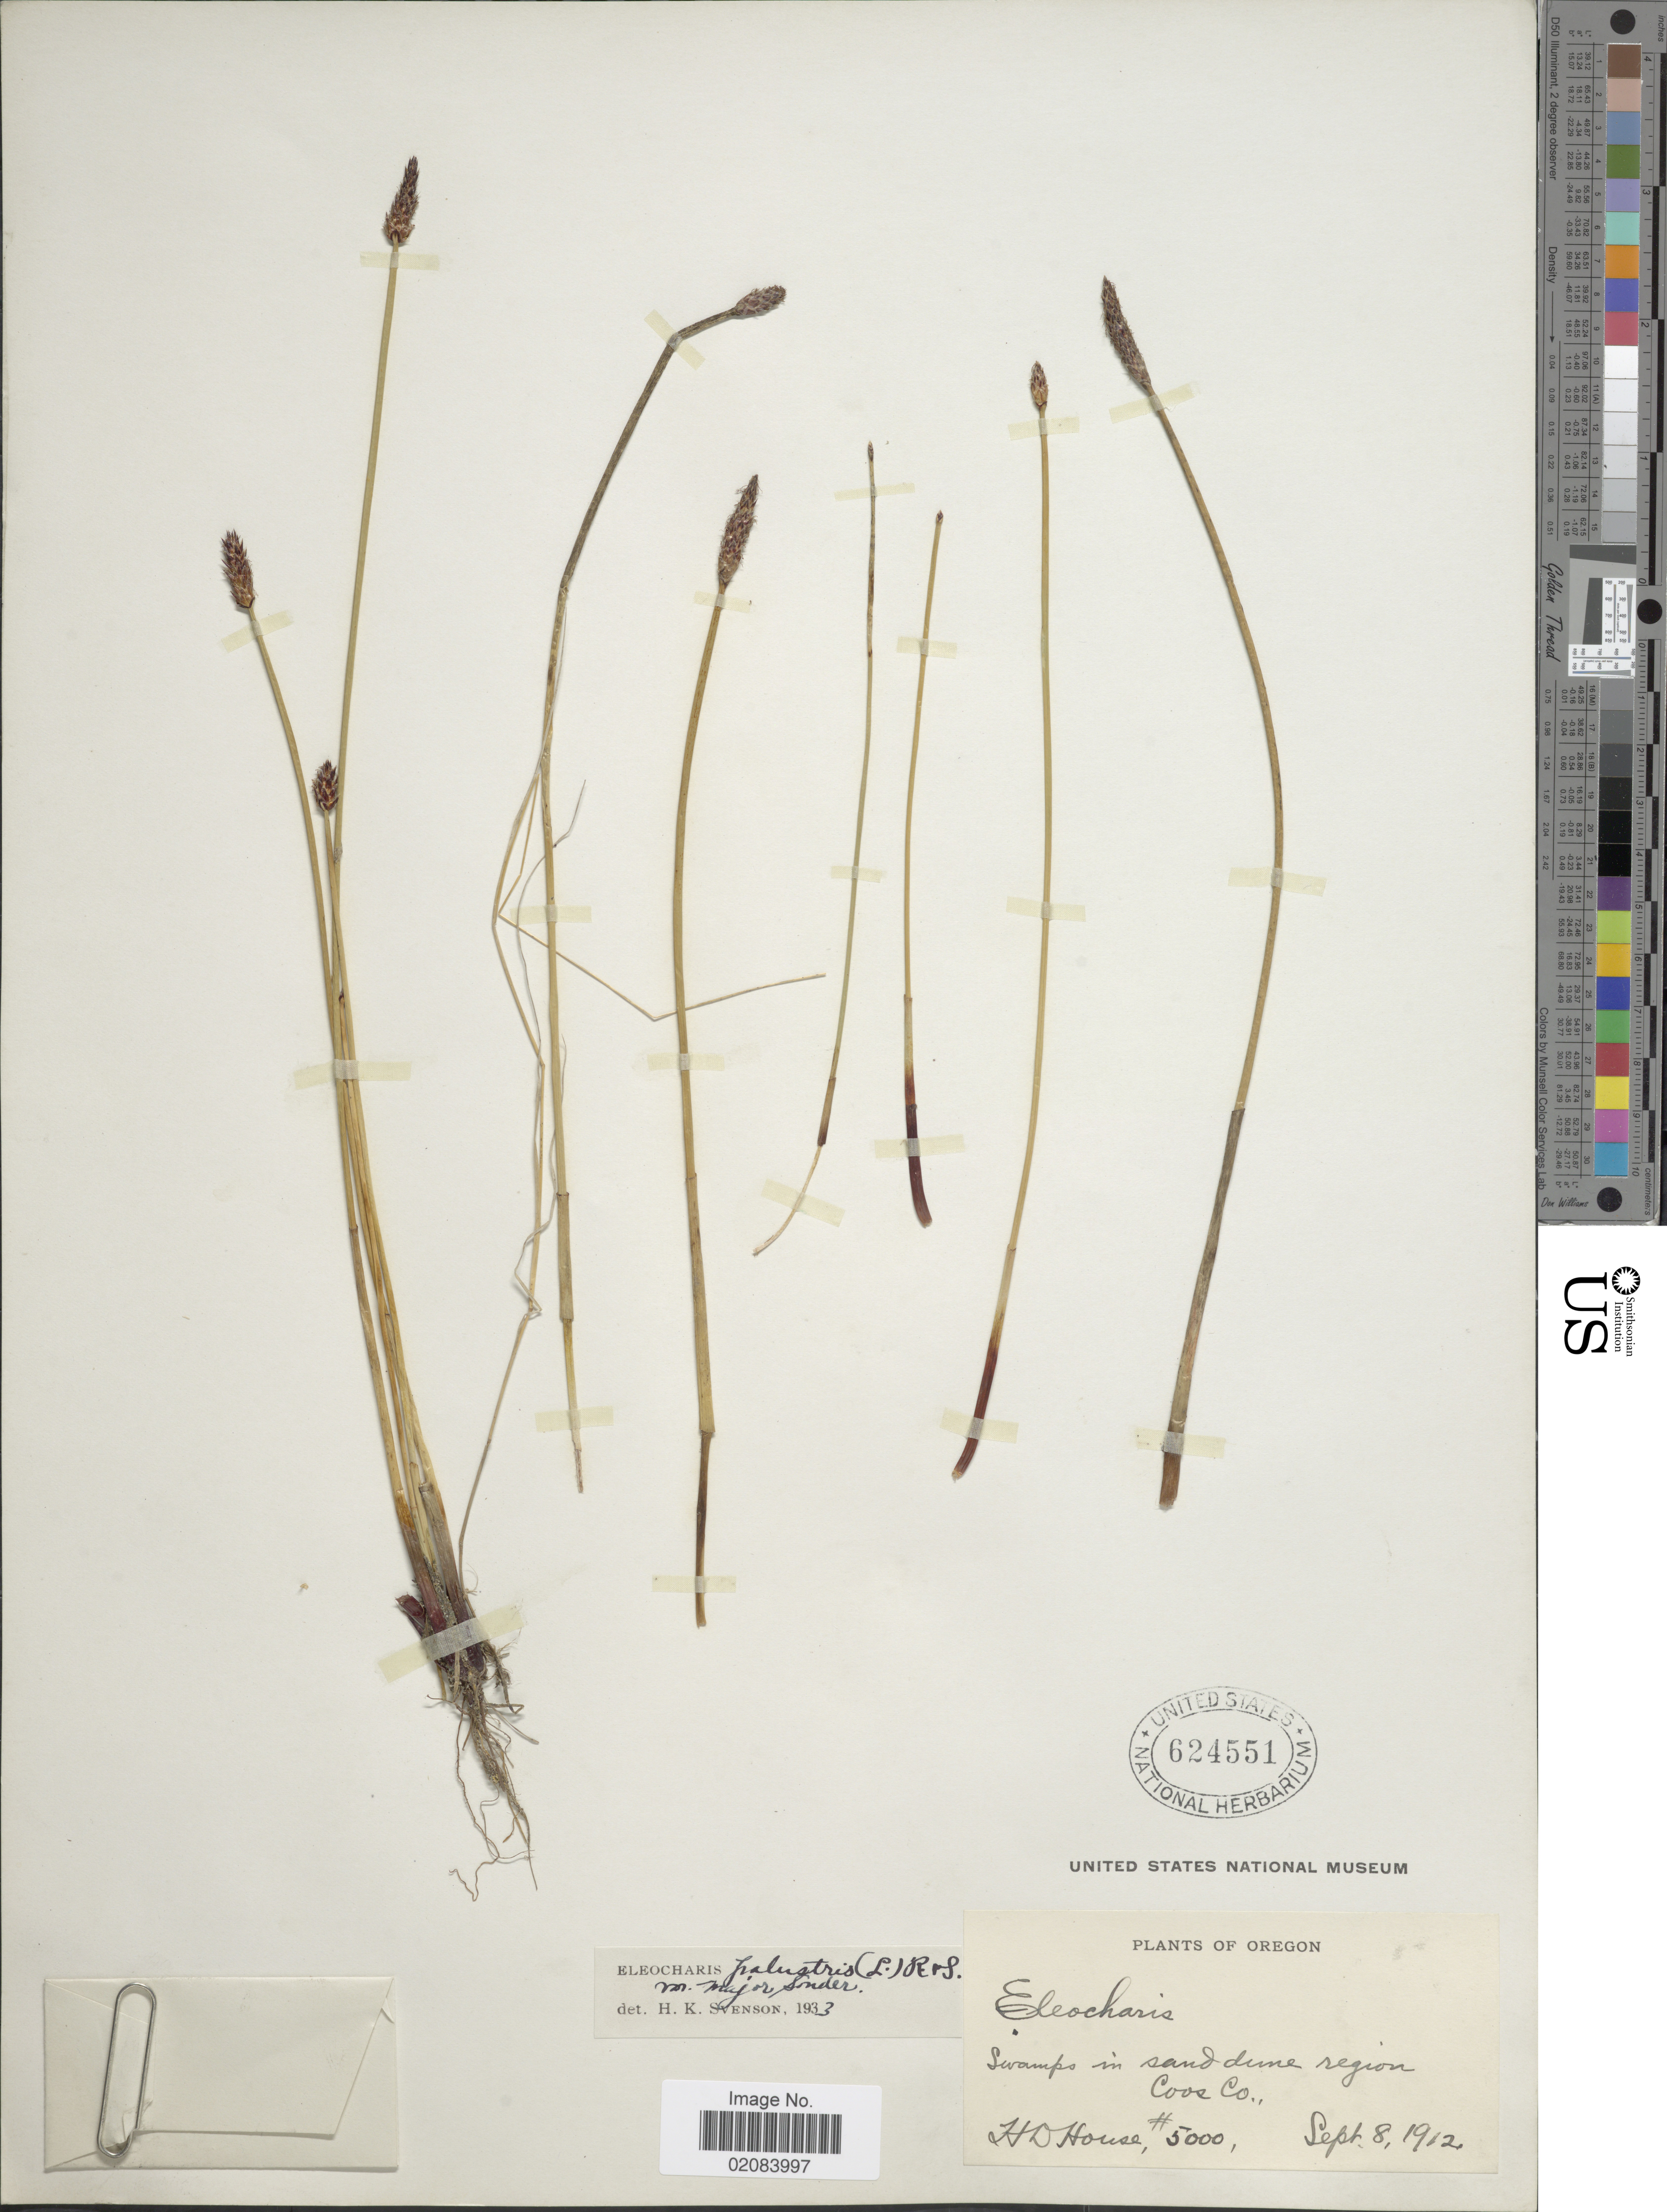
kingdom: Plantae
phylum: Tracheophyta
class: Liliopsida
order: Poales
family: Cyperaceae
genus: Eleocharis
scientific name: Eleocharis palustris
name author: (L.) Roem. & Schult.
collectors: H. D. House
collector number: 5000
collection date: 1912-09-08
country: United States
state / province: Oregon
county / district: Coos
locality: Oregon,Sand dune region Coos Co.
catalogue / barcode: US 654551